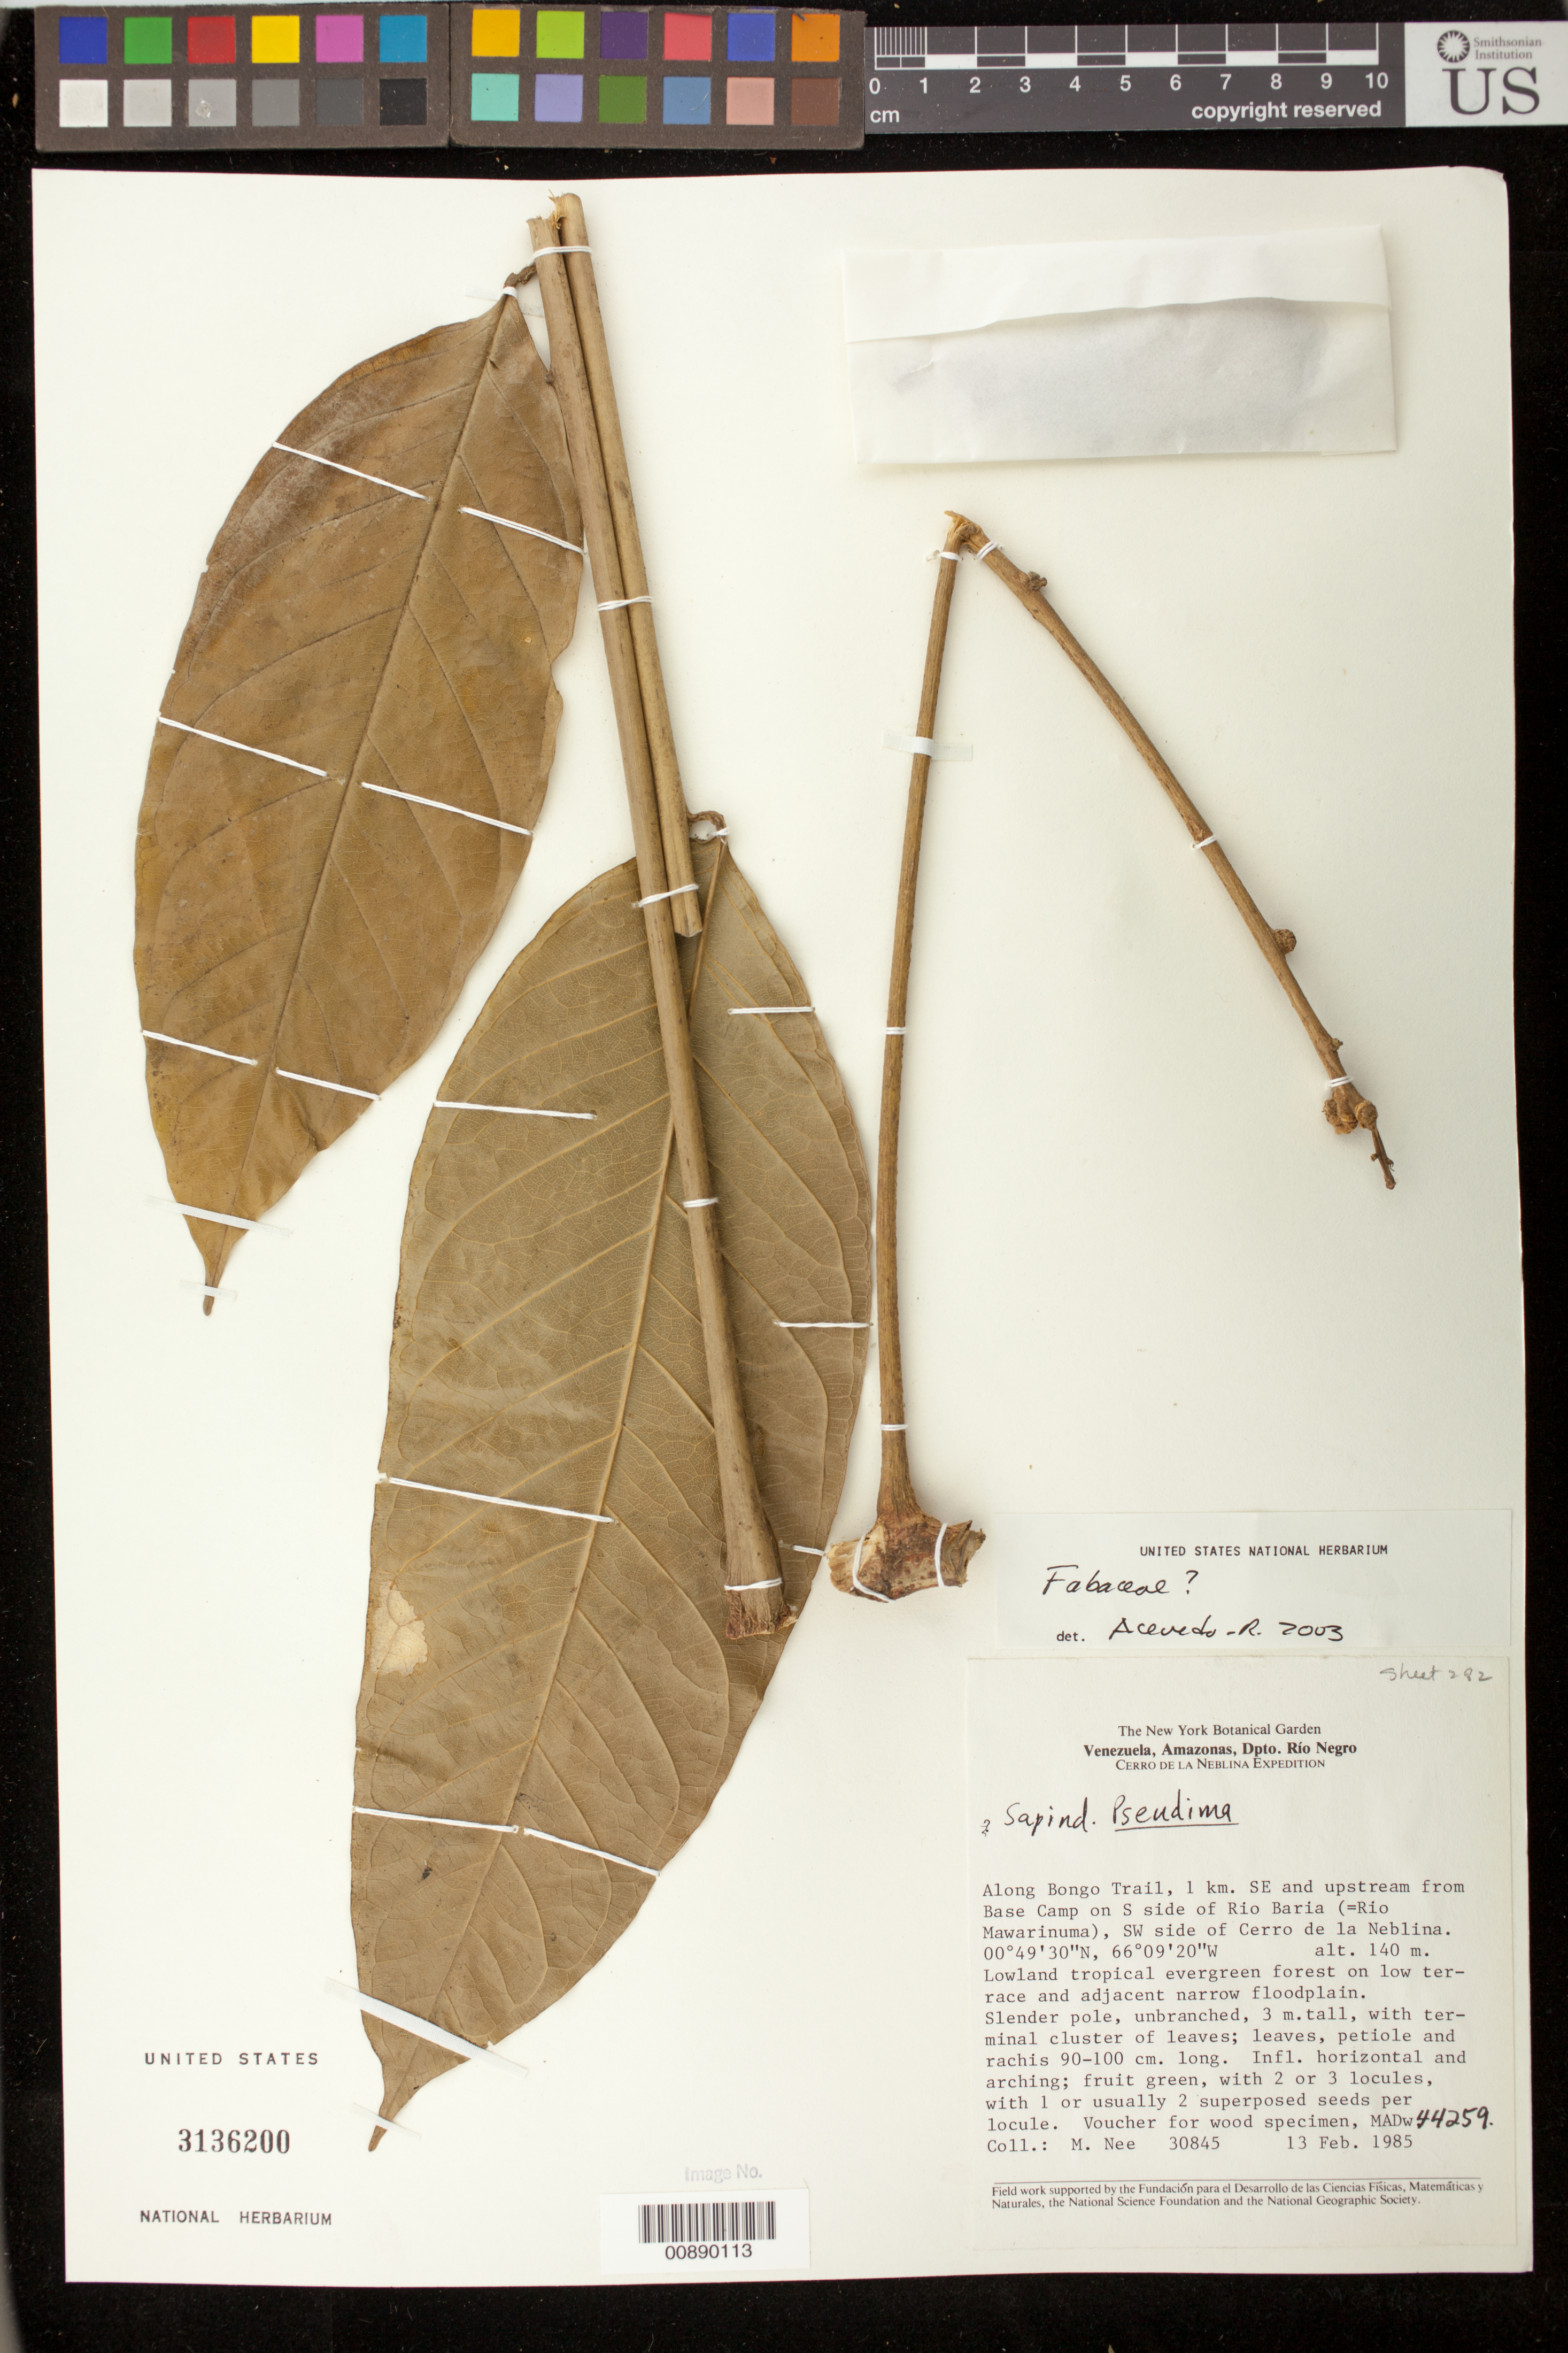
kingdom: Plantae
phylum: Tracheophyta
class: Magnoliopsida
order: Fabales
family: Fabaceae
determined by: Acevedo-Rodriguez, P., (US), Smithsonian Institution - National Museum of Natural History (UNITED STATES)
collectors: M. Nee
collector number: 30845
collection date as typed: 13-Feb-85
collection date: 1985-02-13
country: Venezuela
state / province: Amazonas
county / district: Río Negro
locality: Bongo Trail, 1 km SE of base camp on S side of Río Baria (Río Mawarinuma), SW side of Cerro de la Neblina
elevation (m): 140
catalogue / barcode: US 3136200